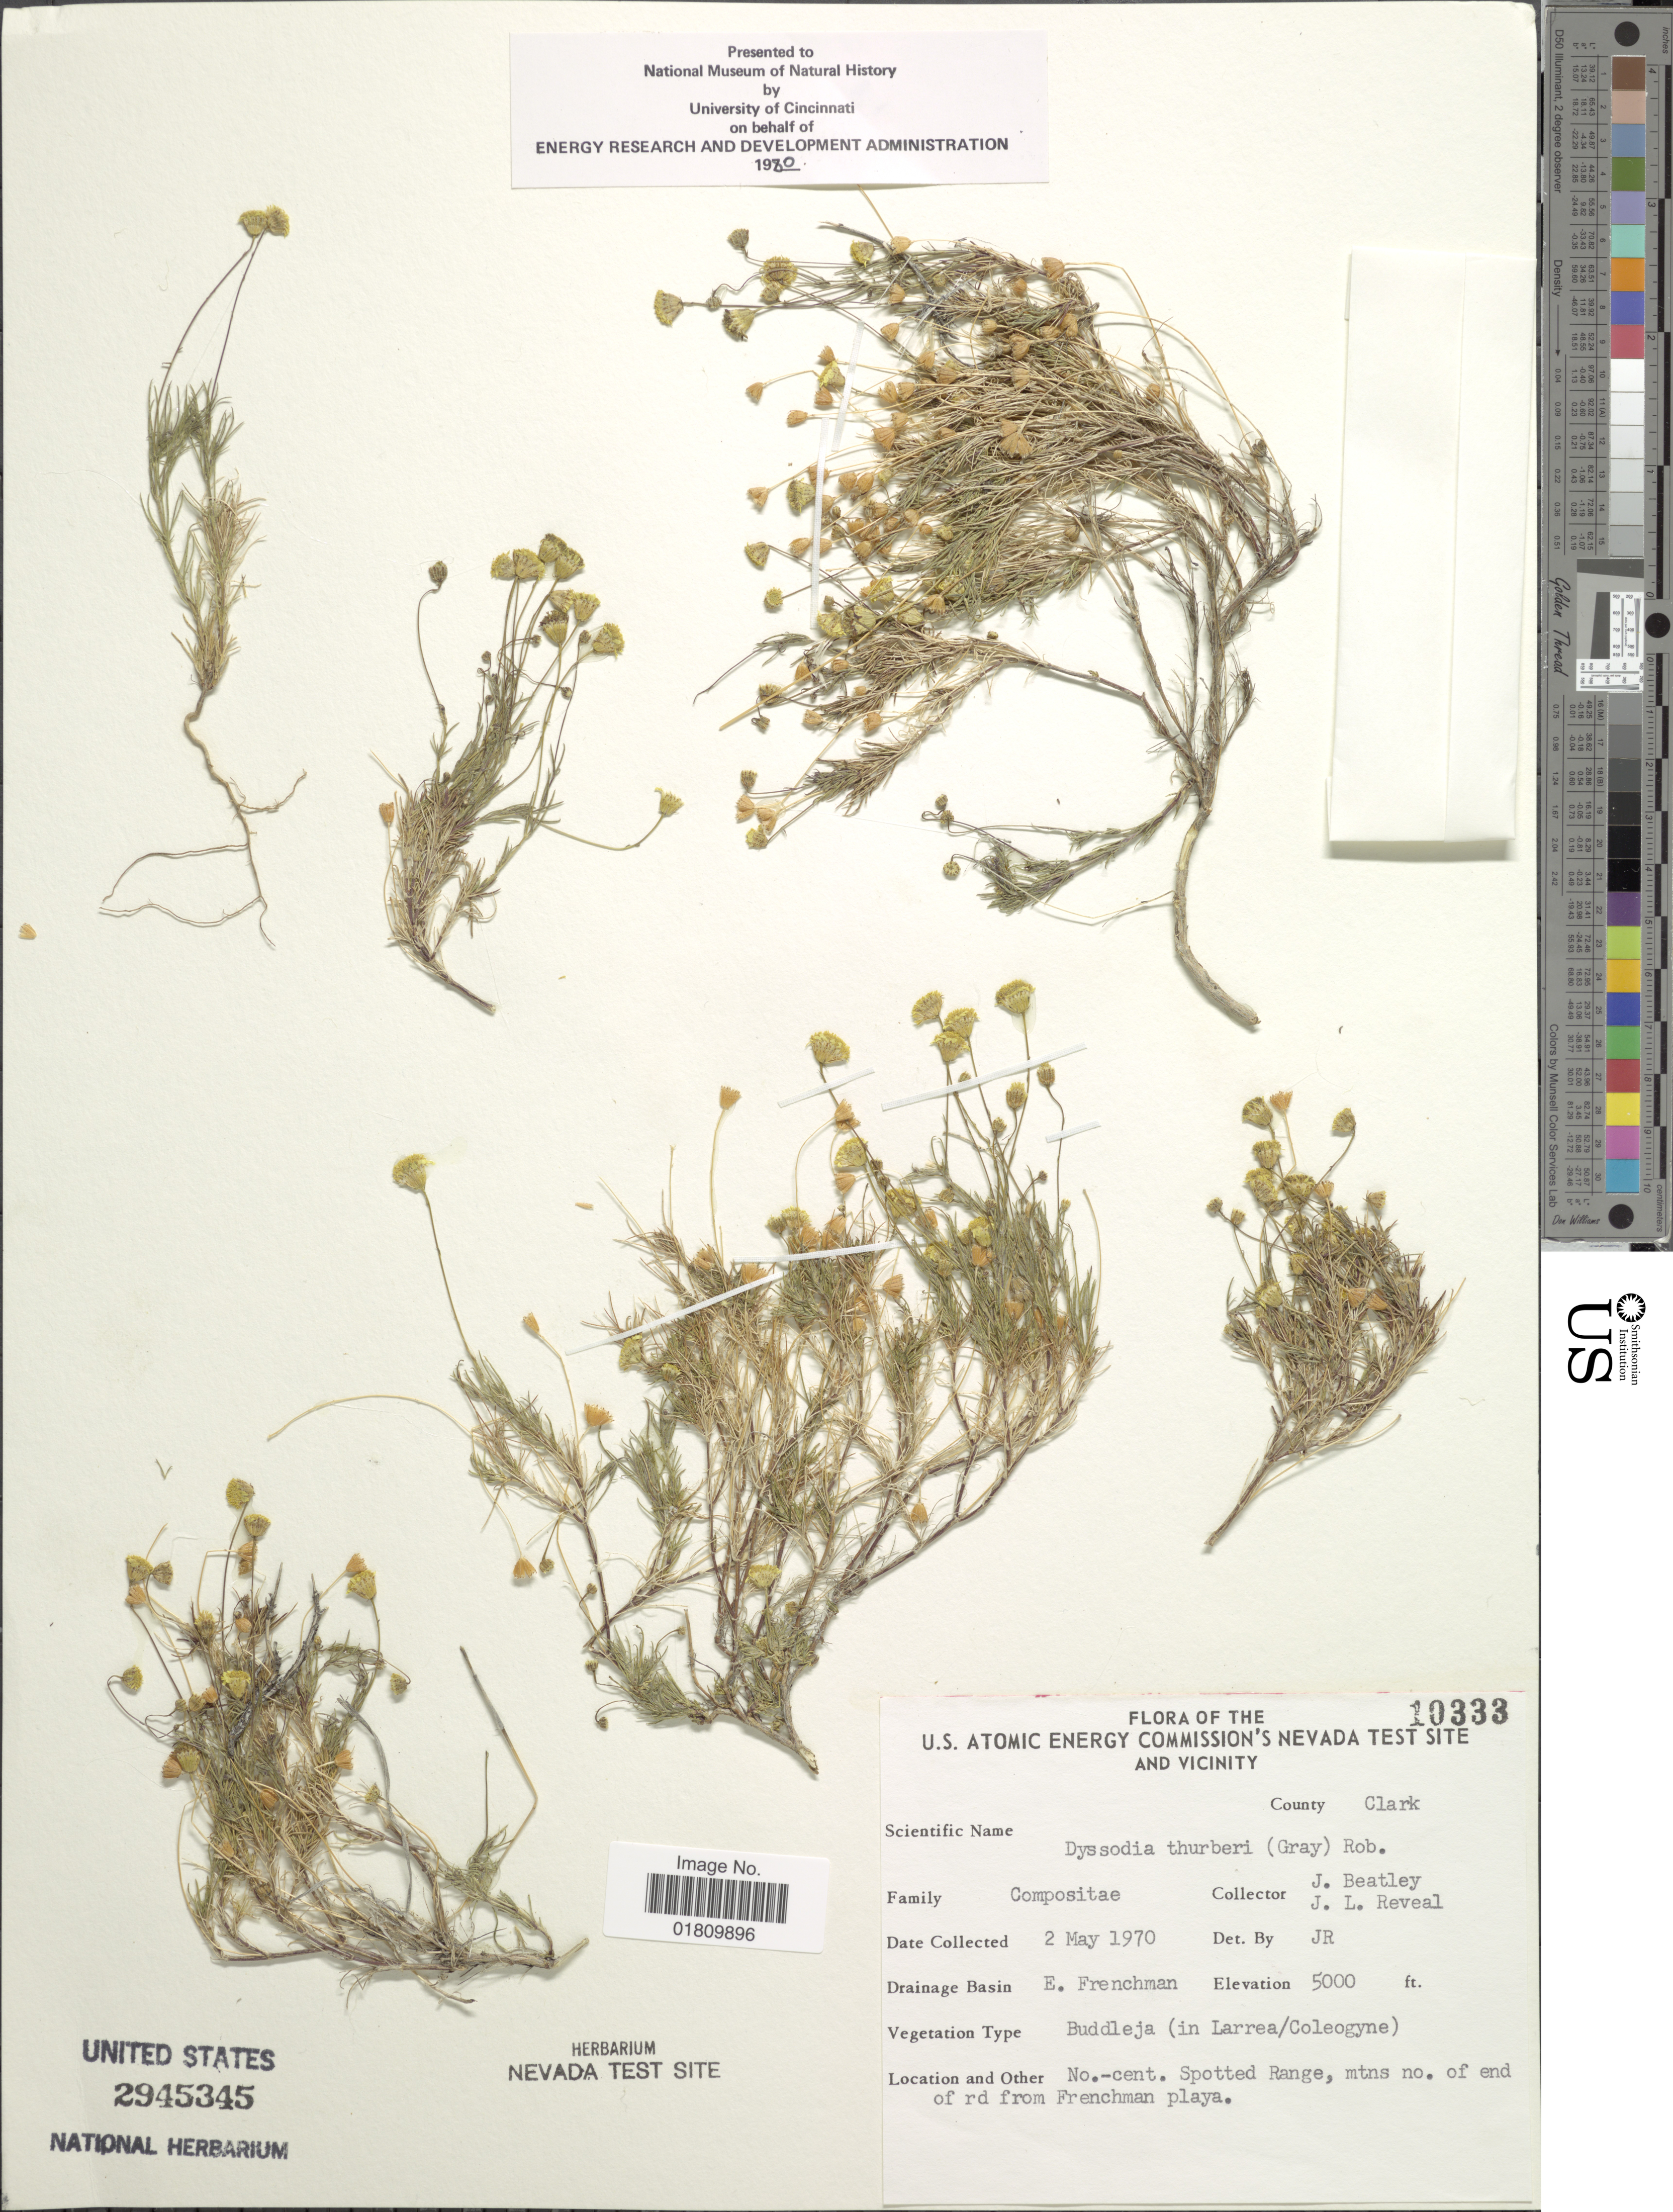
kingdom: Plantae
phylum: Tracheophyta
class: Magnoliopsida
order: Asterales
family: Asteraceae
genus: Thymophylla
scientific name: Thymophylla pentachaeta var. belenidium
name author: (DC.) Strother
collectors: J. C. Beatley & J. L. Reveal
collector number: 10333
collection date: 1970-05-02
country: United States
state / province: Nevada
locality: U.S. Atomic Energy Commison's Nevada Test Site and Vicinity, County Clark, E. Frenchman, No.-cent. spotted Range, mtns no. of end of rd from Frenchman playa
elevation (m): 1524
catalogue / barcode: US 2945345